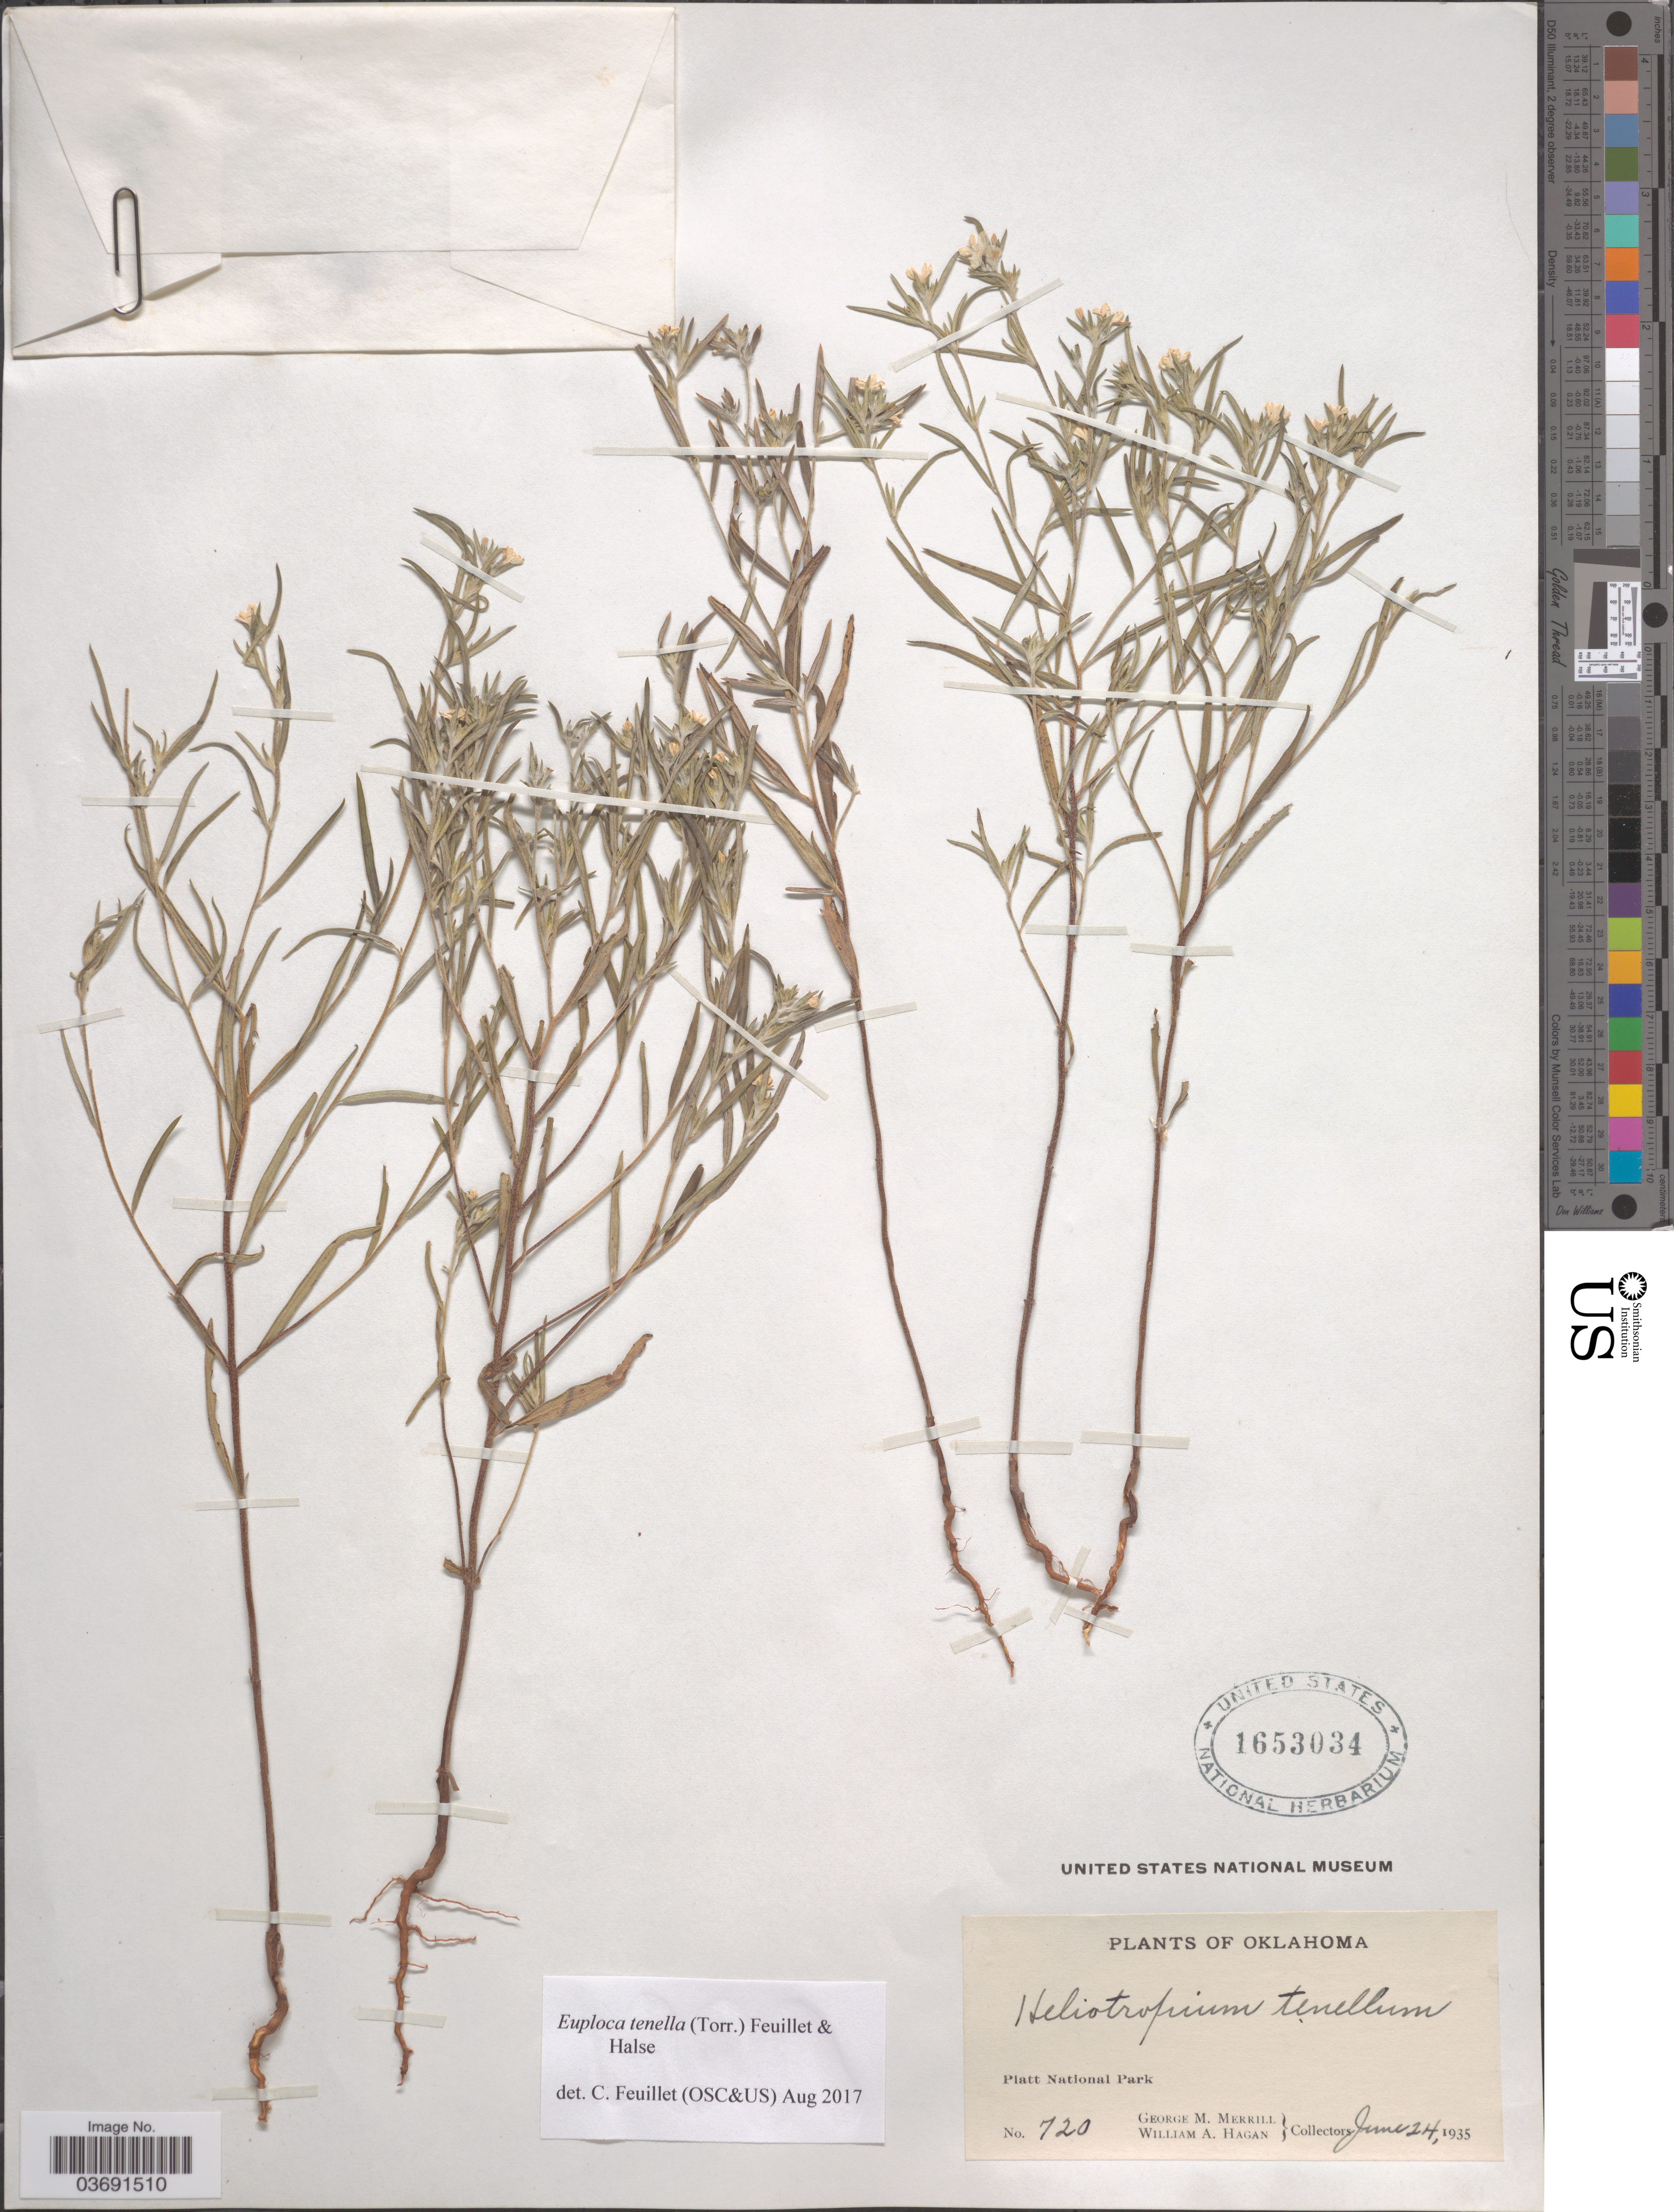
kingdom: Plantae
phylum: Tracheophyta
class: Magnoliopsida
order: Boraginales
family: Heliotropiaceae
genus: Euploca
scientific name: Euploca tenella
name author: (Torr.) Feuillet & Halse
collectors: G. M. Merrill & W. Hagan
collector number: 720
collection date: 1935-06-24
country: United States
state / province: Oklahoma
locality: Platt National Park.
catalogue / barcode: US 1653034